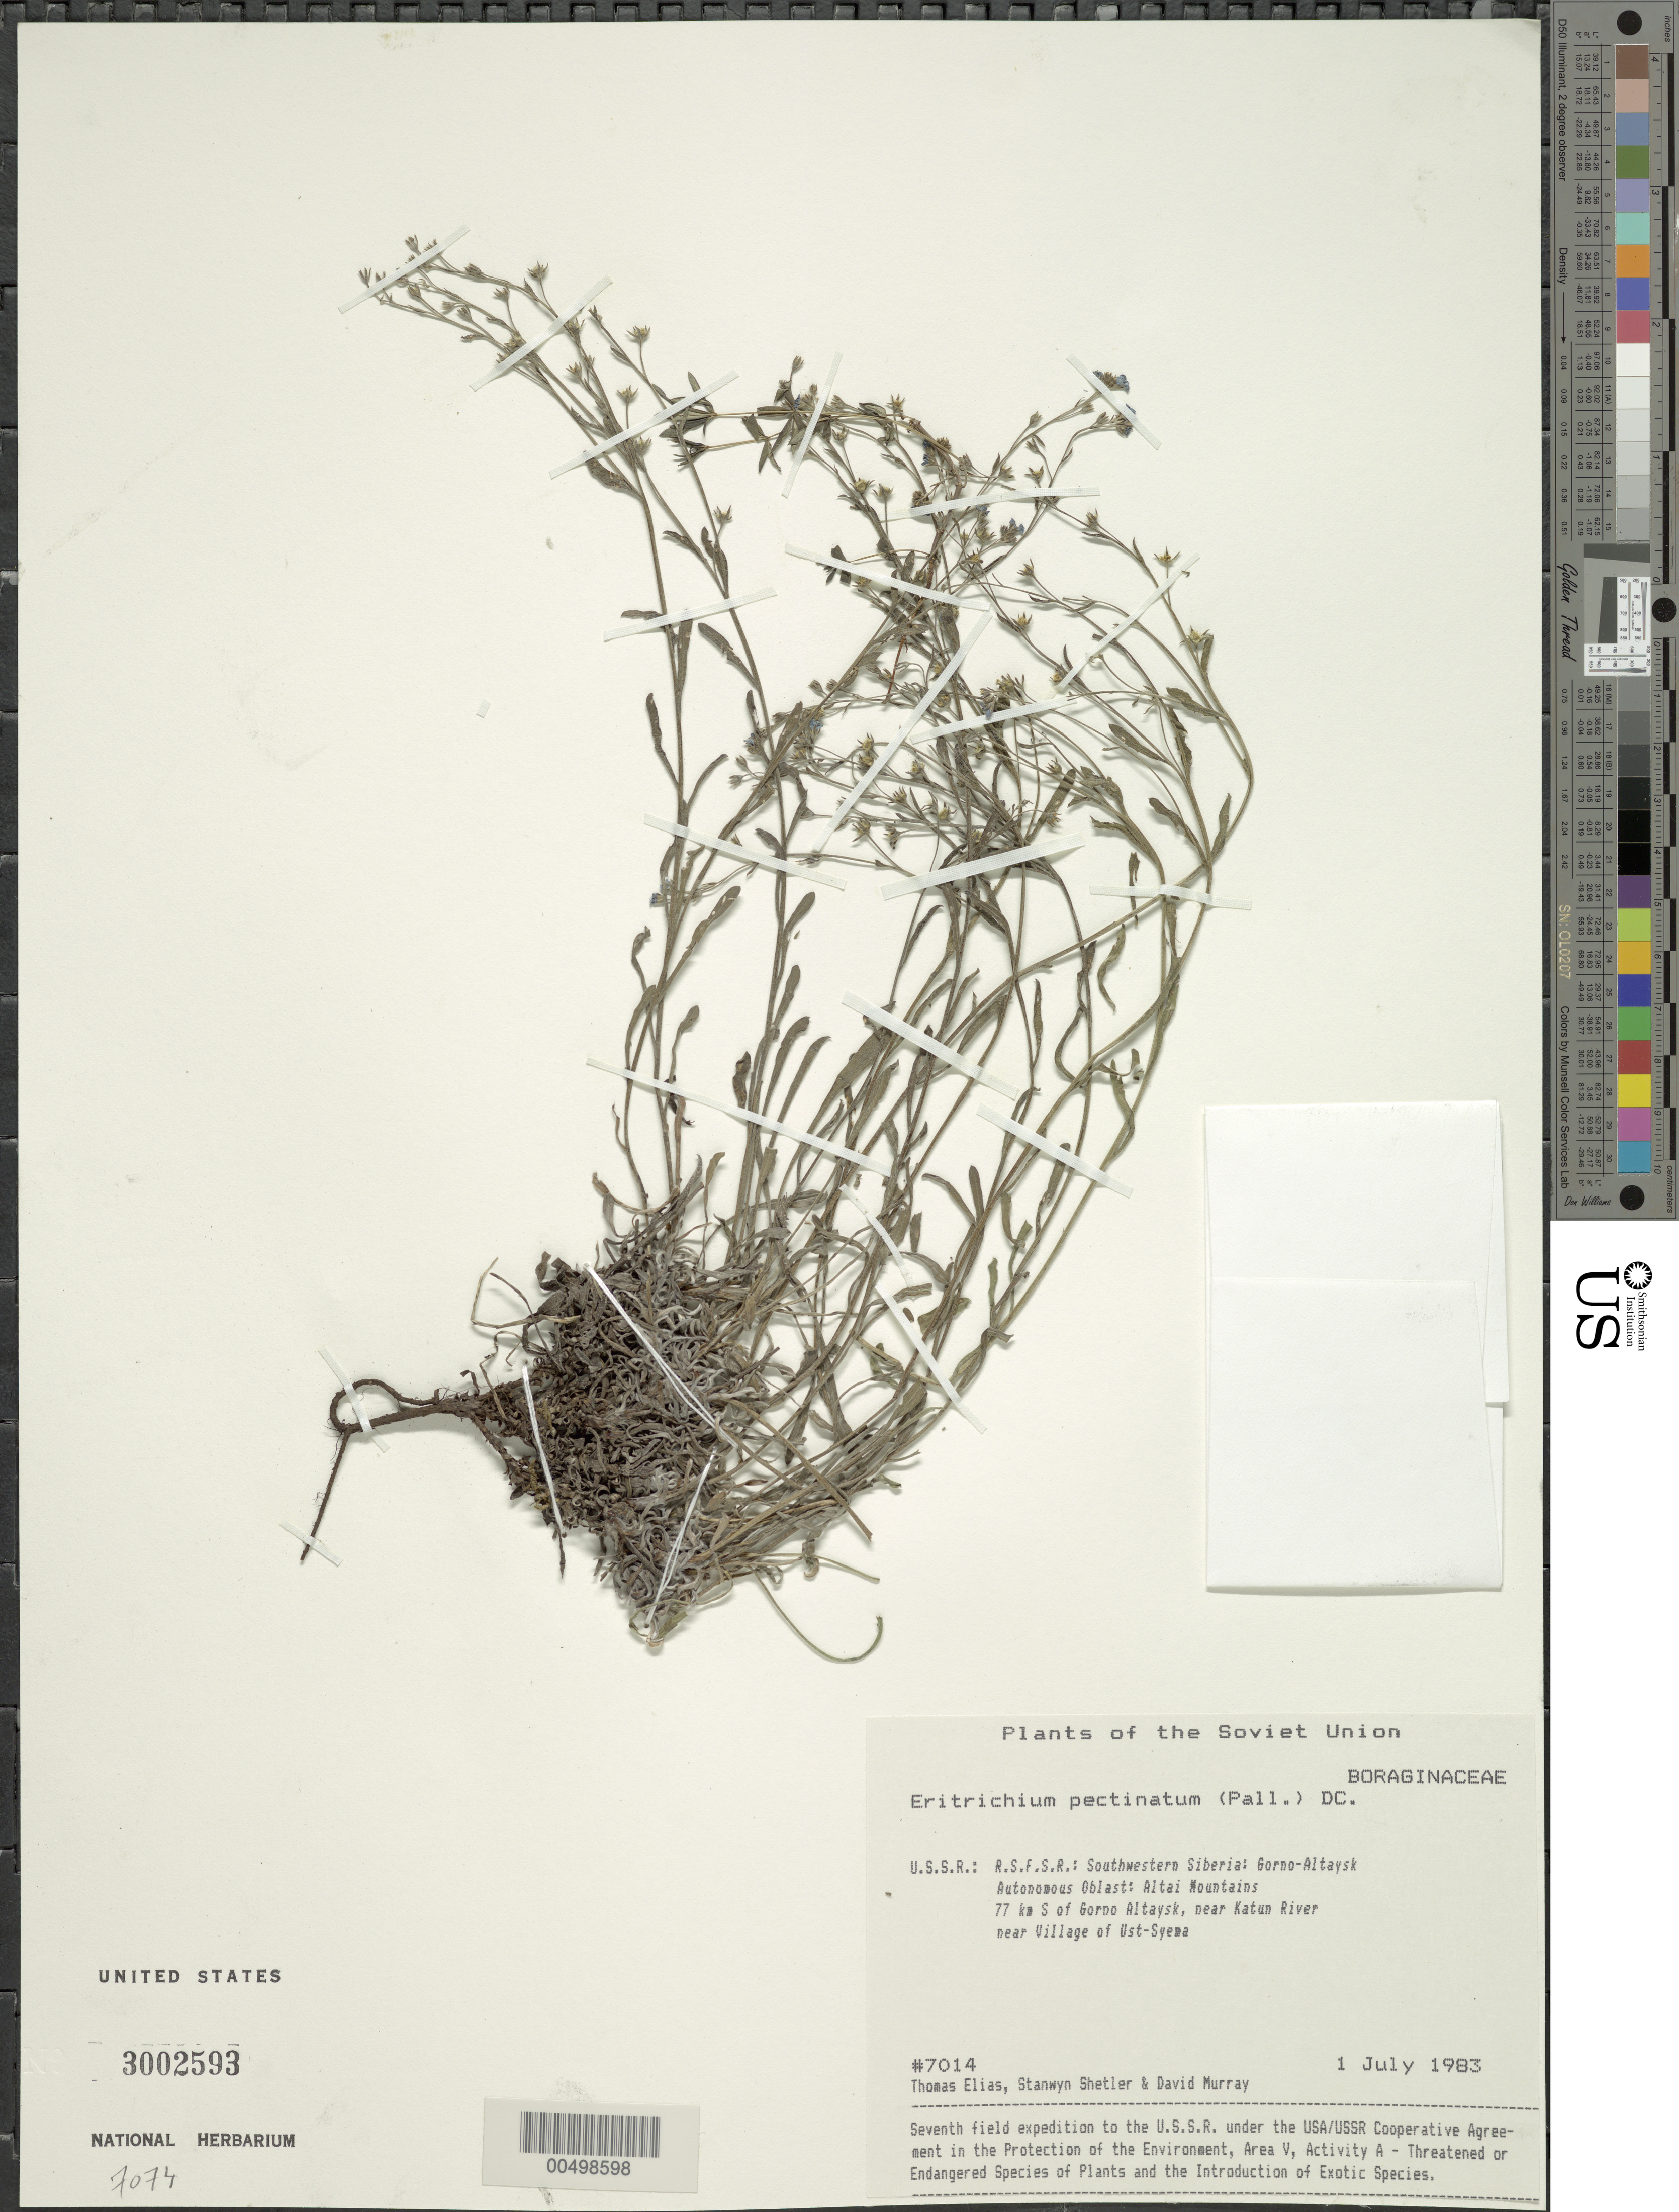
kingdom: Plantae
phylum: Tracheophyta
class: Magnoliopsida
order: Boraginales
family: Boraginaceae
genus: Eritrichium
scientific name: Eritrichium pectinatum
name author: (Pall.) DC.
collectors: T. Elias, S. Shetler & D. F. Murray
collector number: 7014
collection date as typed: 01 Jul 1983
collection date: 1983-07-01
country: Russian Federation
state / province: Altai Republic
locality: Altai Mountains, 77 km S of Gorno-Altaysk, near Katun River, near Village of Ust-Syema [Sema]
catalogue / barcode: US 3002593